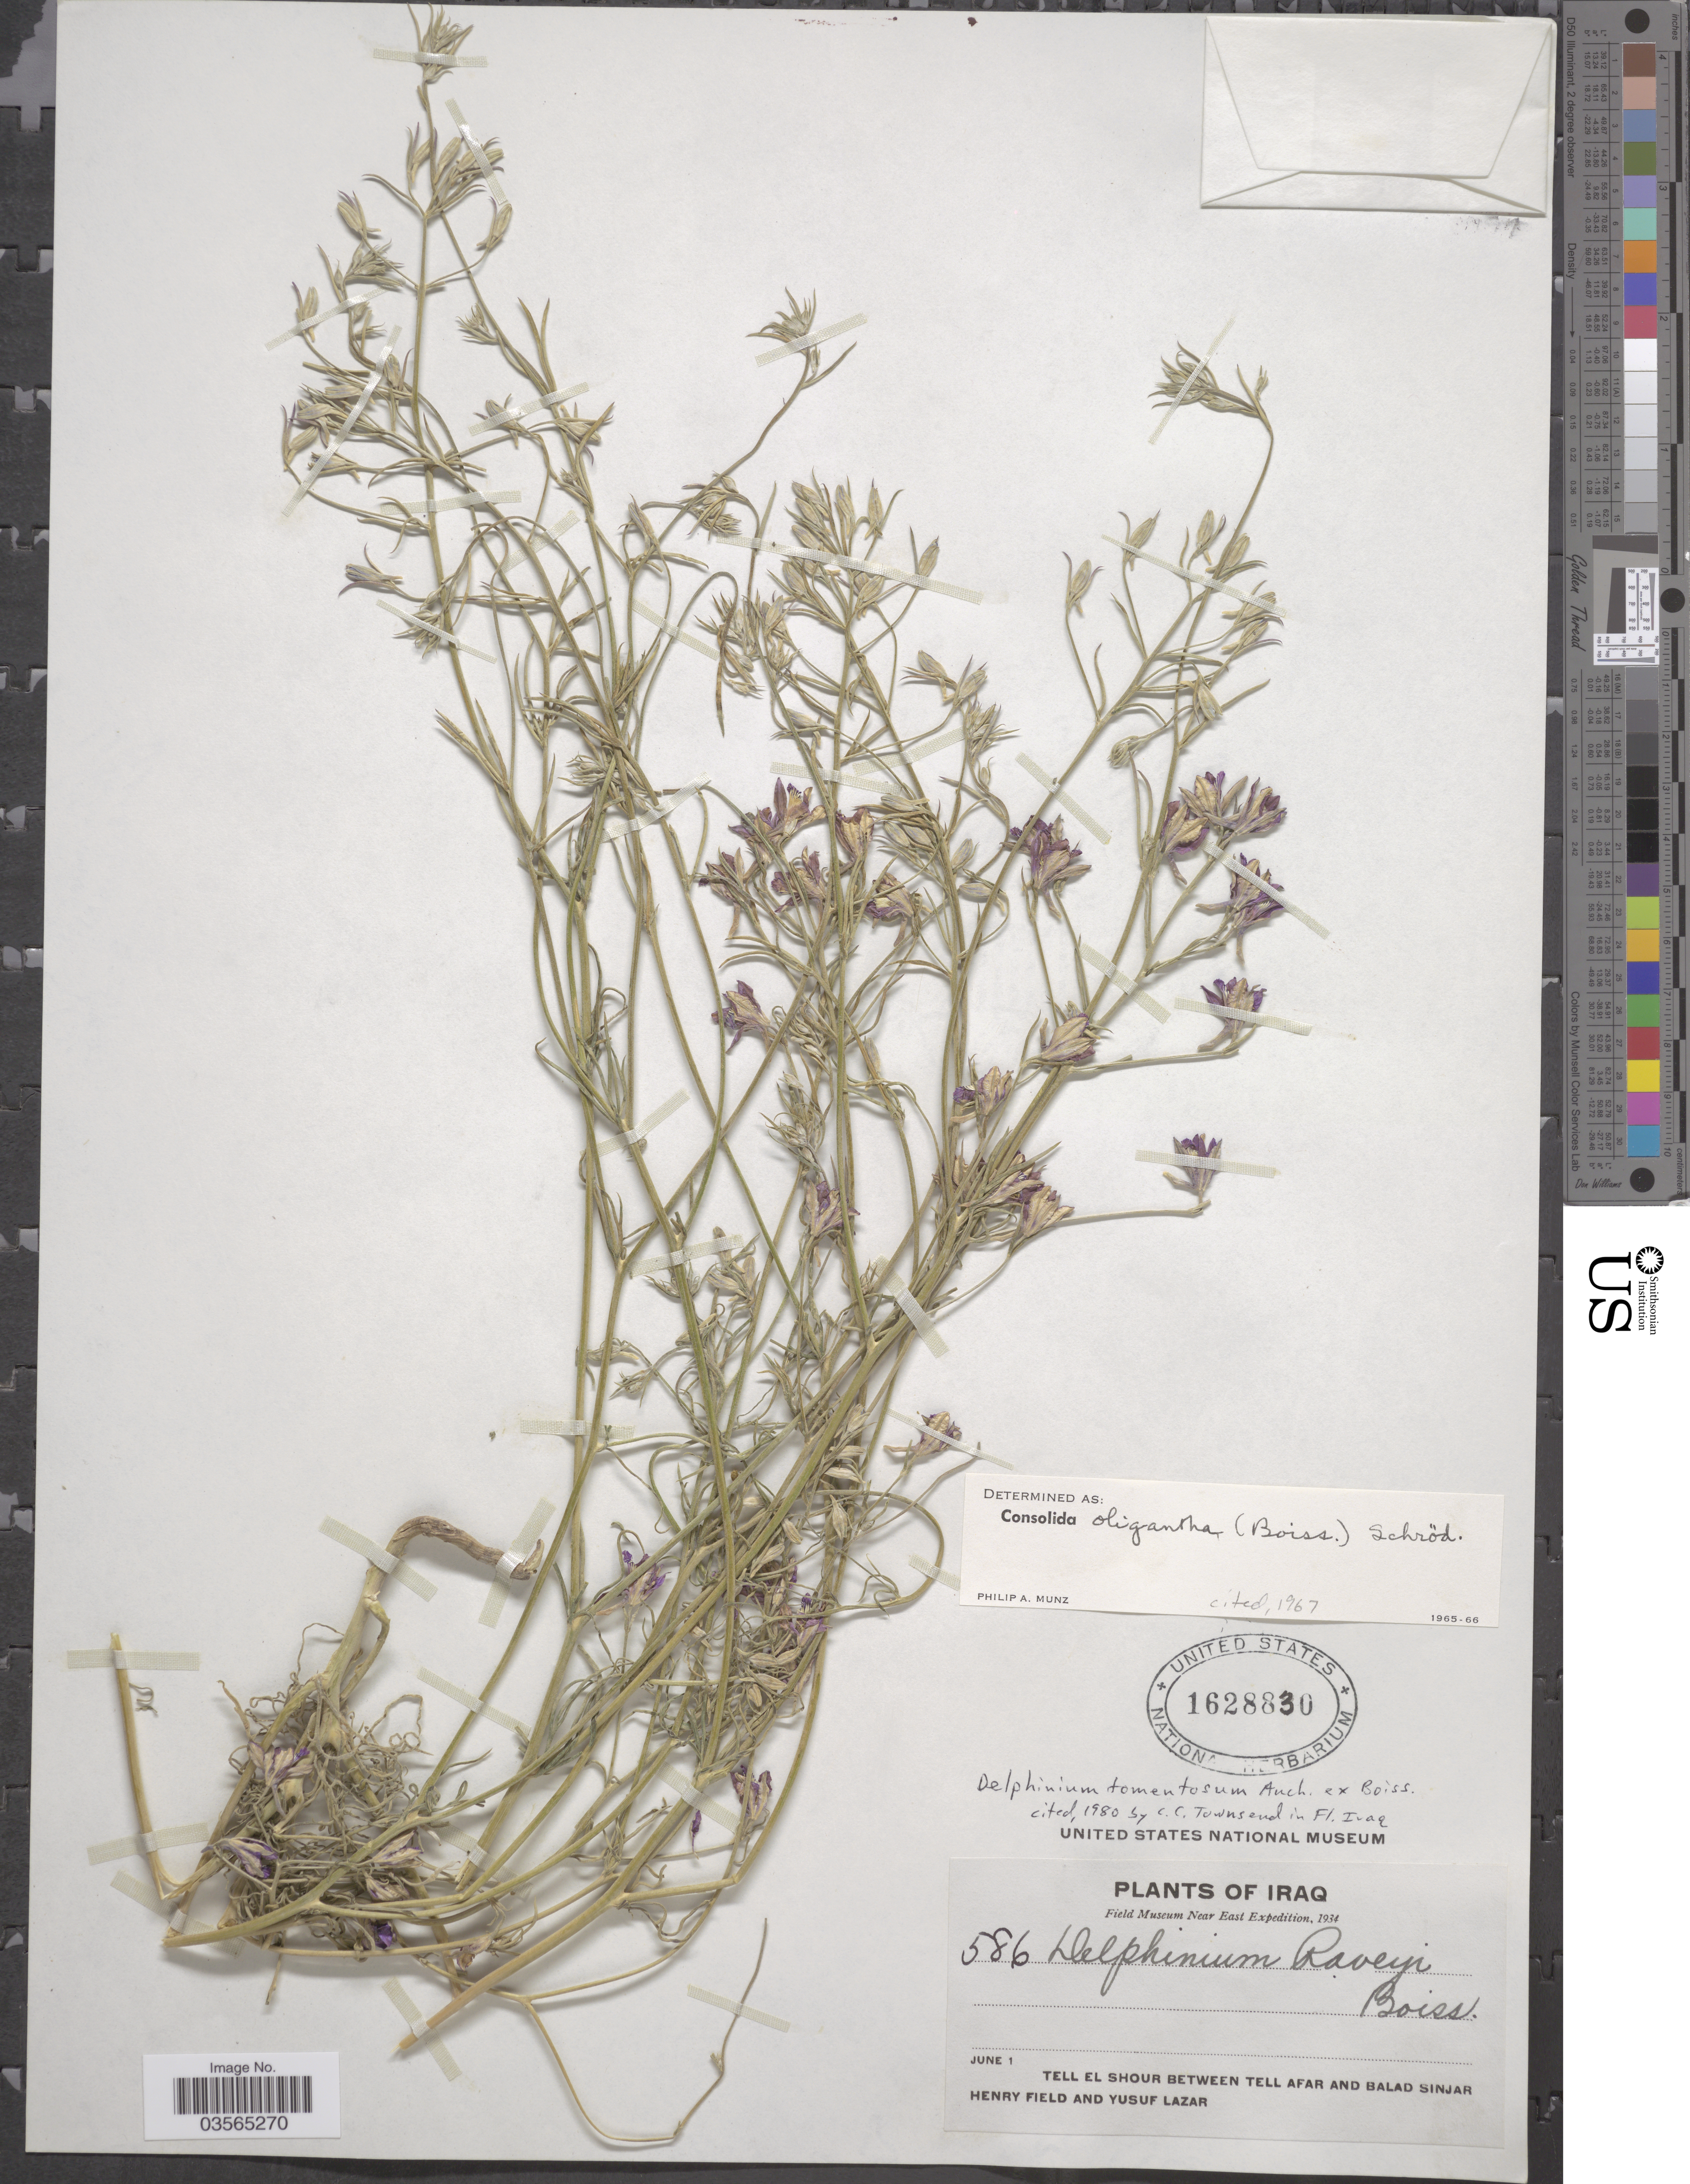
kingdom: Plantae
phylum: Tracheophyta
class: Magnoliopsida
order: Ranunculales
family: Ranunculaceae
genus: Delphinium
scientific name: Delphinium oliganthum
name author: Boiss.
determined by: Strong, Mark T., (BOT), Smithsonian Institution - National Museum of Natural History (UNITED STATES)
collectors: H. Field & Y. Lazar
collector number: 586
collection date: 1934-06-01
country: Iraq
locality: Tell El Shour between Tell Afar and Balad Sinjar.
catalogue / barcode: US 1628830